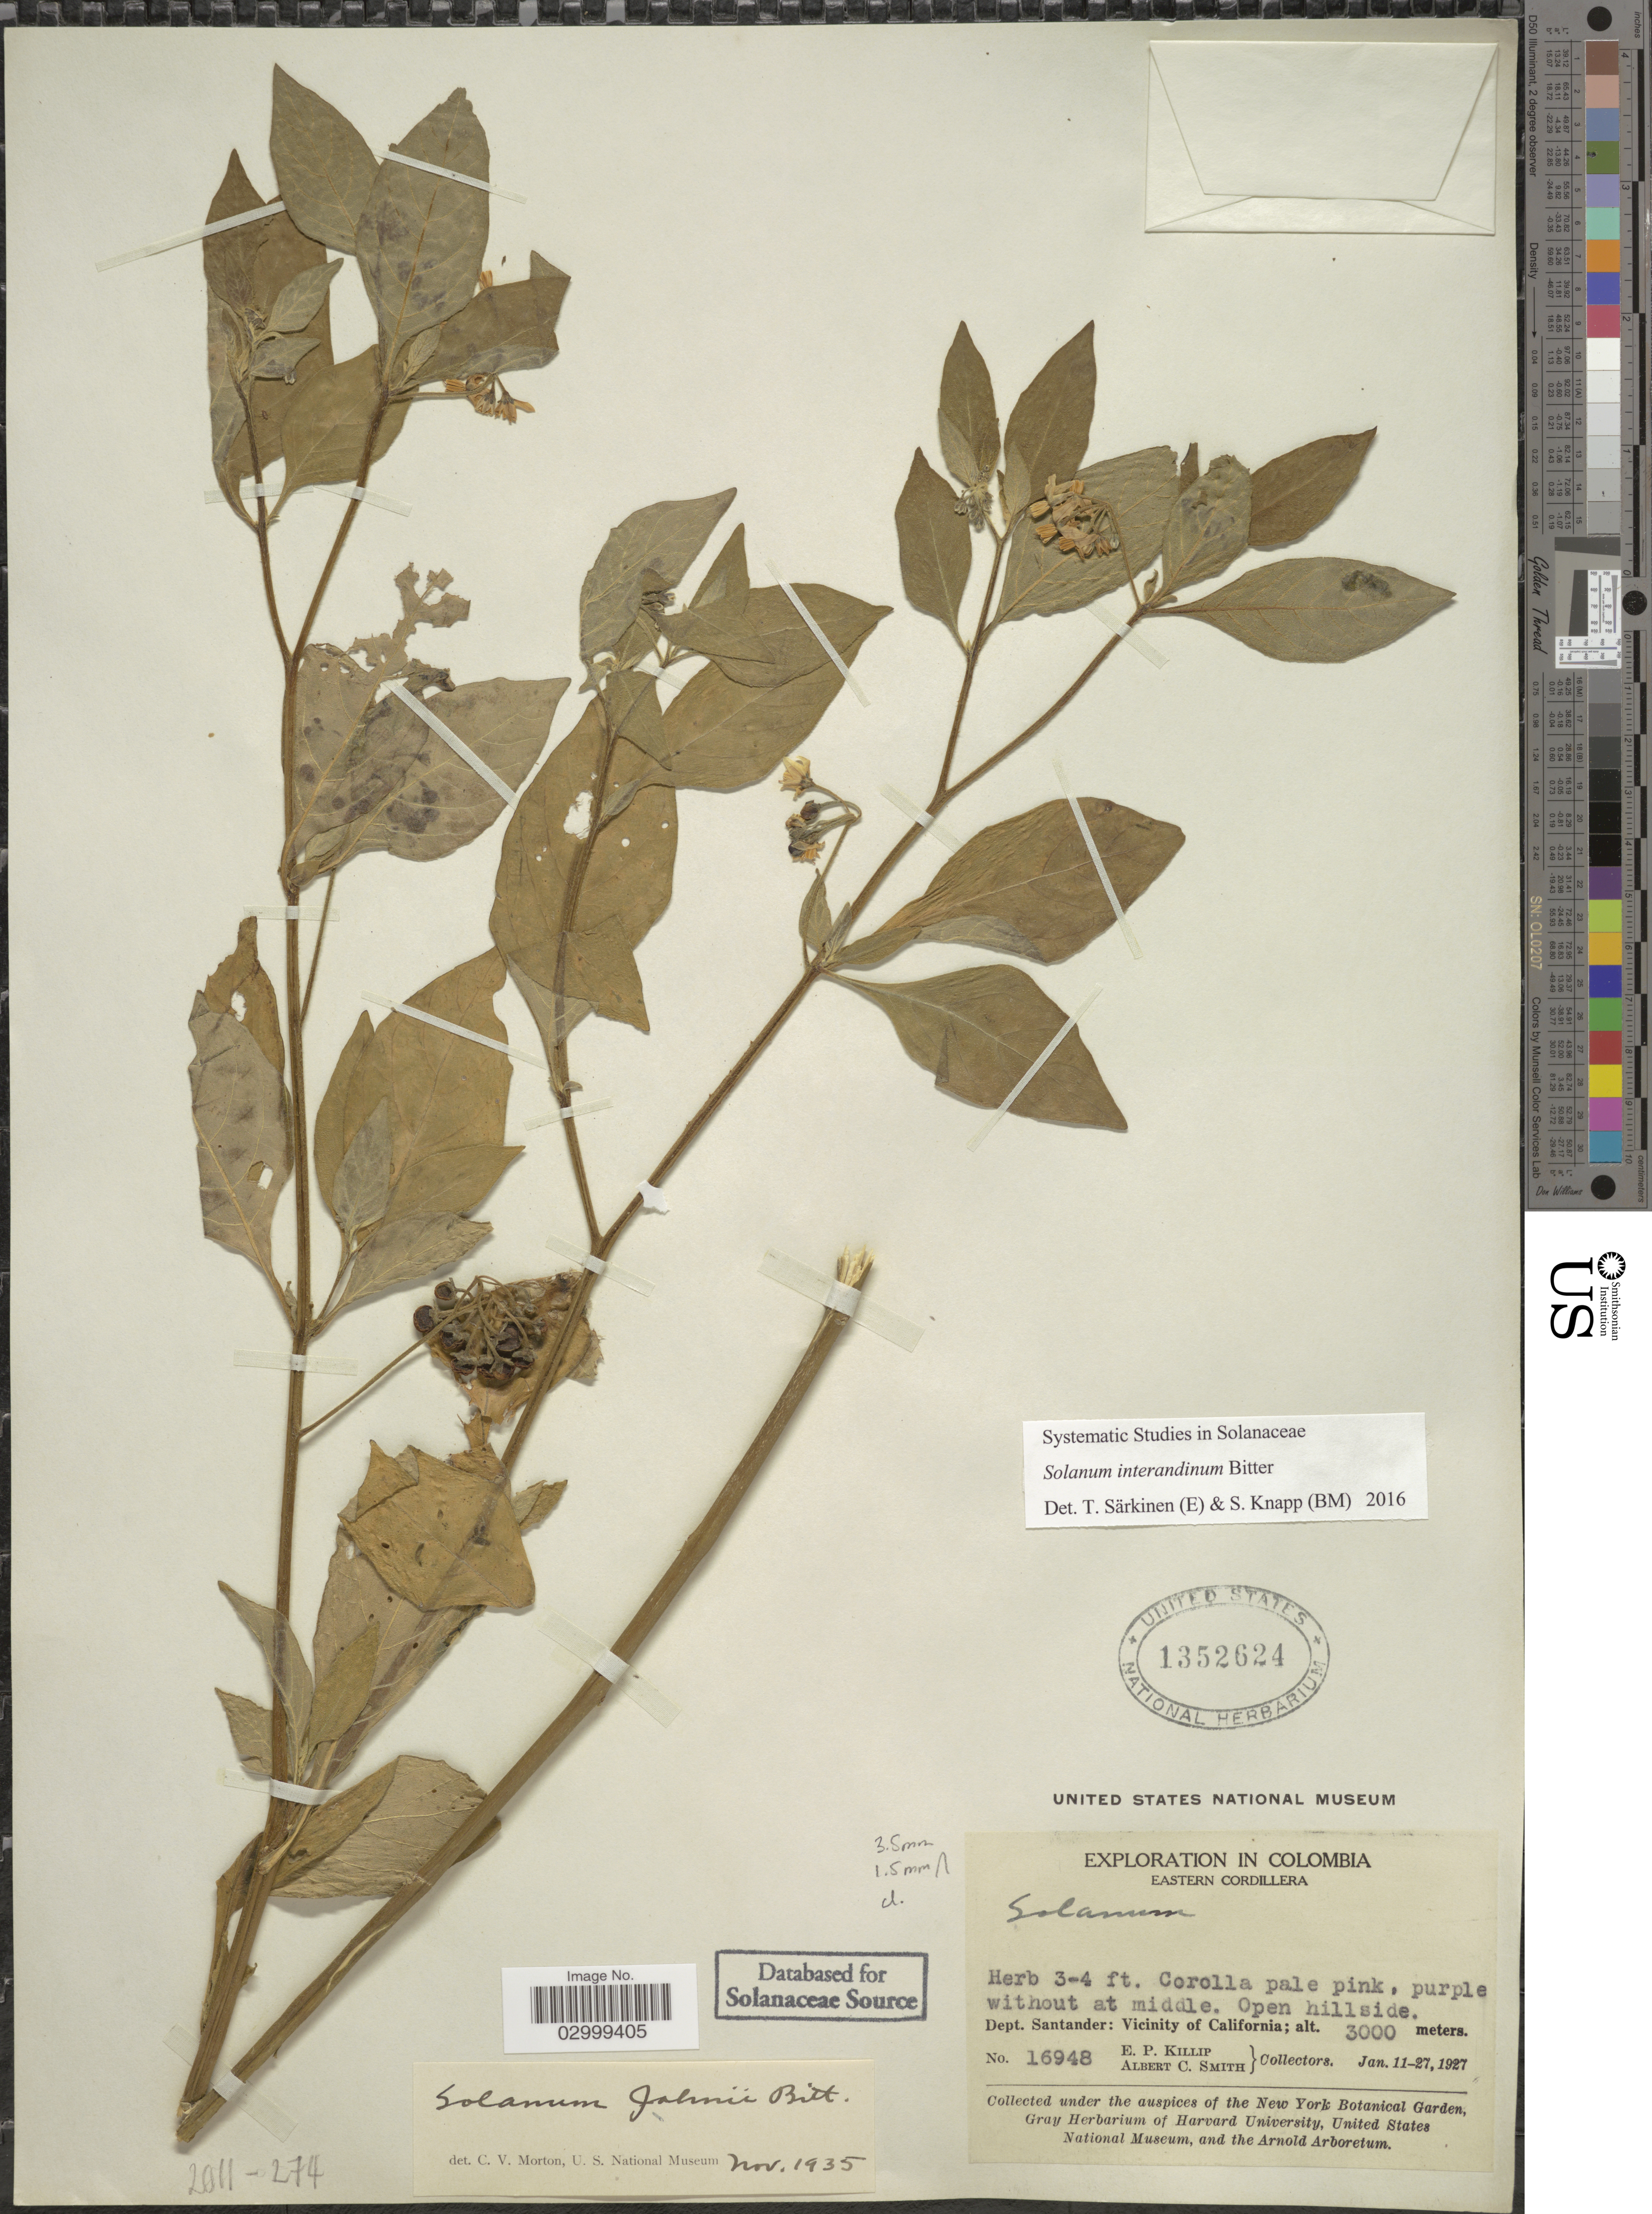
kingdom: Plantae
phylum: Tracheophyta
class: Magnoliopsida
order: Solanales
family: Solanaceae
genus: Solanum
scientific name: Solanum interandinum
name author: Bitter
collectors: E. P. Killip & A. C. Smith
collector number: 16948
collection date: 1927-01-11/1927-01-27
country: Colombia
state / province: Santander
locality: Eastern Cordillera. Dept. Santander: Vicinity of California.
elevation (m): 3000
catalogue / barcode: US 1352624